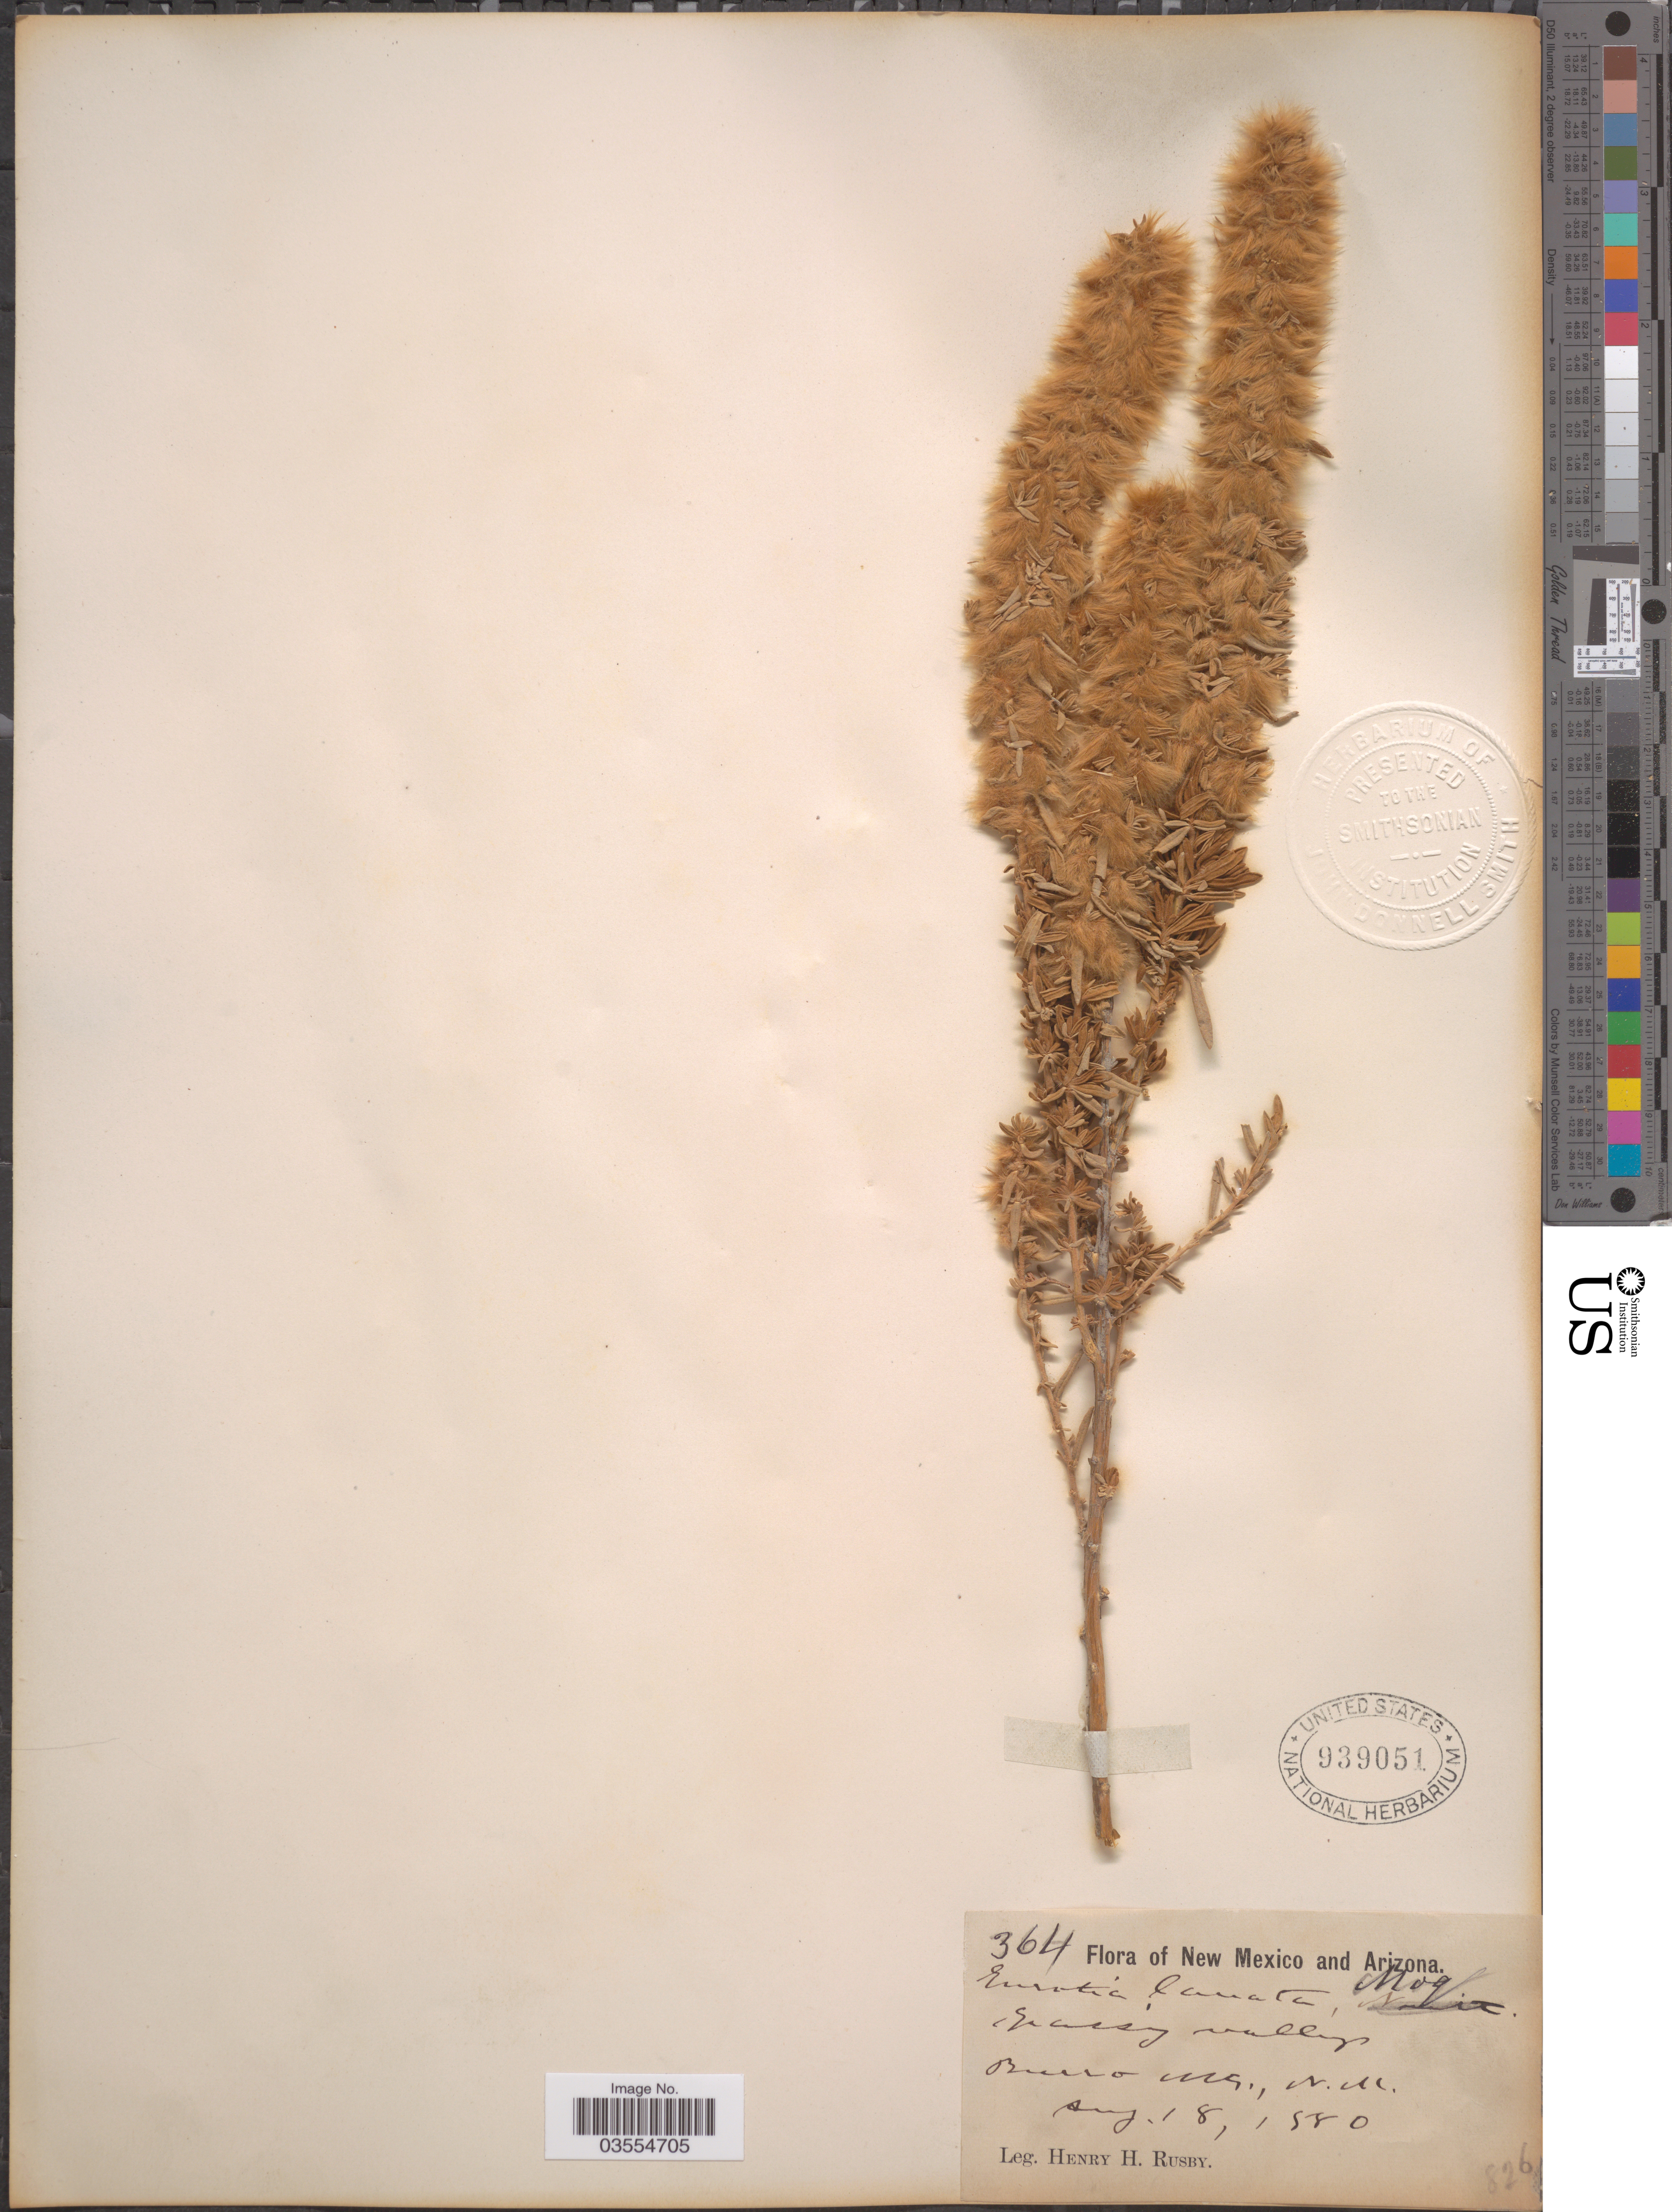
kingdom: Plantae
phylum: Tracheophyta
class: Magnoliopsida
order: Caryophyllales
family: Amaranthaceae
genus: Krascheninnikovia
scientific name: Krascheninnikovia lanata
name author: (Pursh) A. Meeuse & A.Smit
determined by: U.S. National Herbarium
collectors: H. H. Rusby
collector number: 364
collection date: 1880-08-18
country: United States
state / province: New Mexico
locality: Grassy valleys, Burro Mts.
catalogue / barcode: US 939051